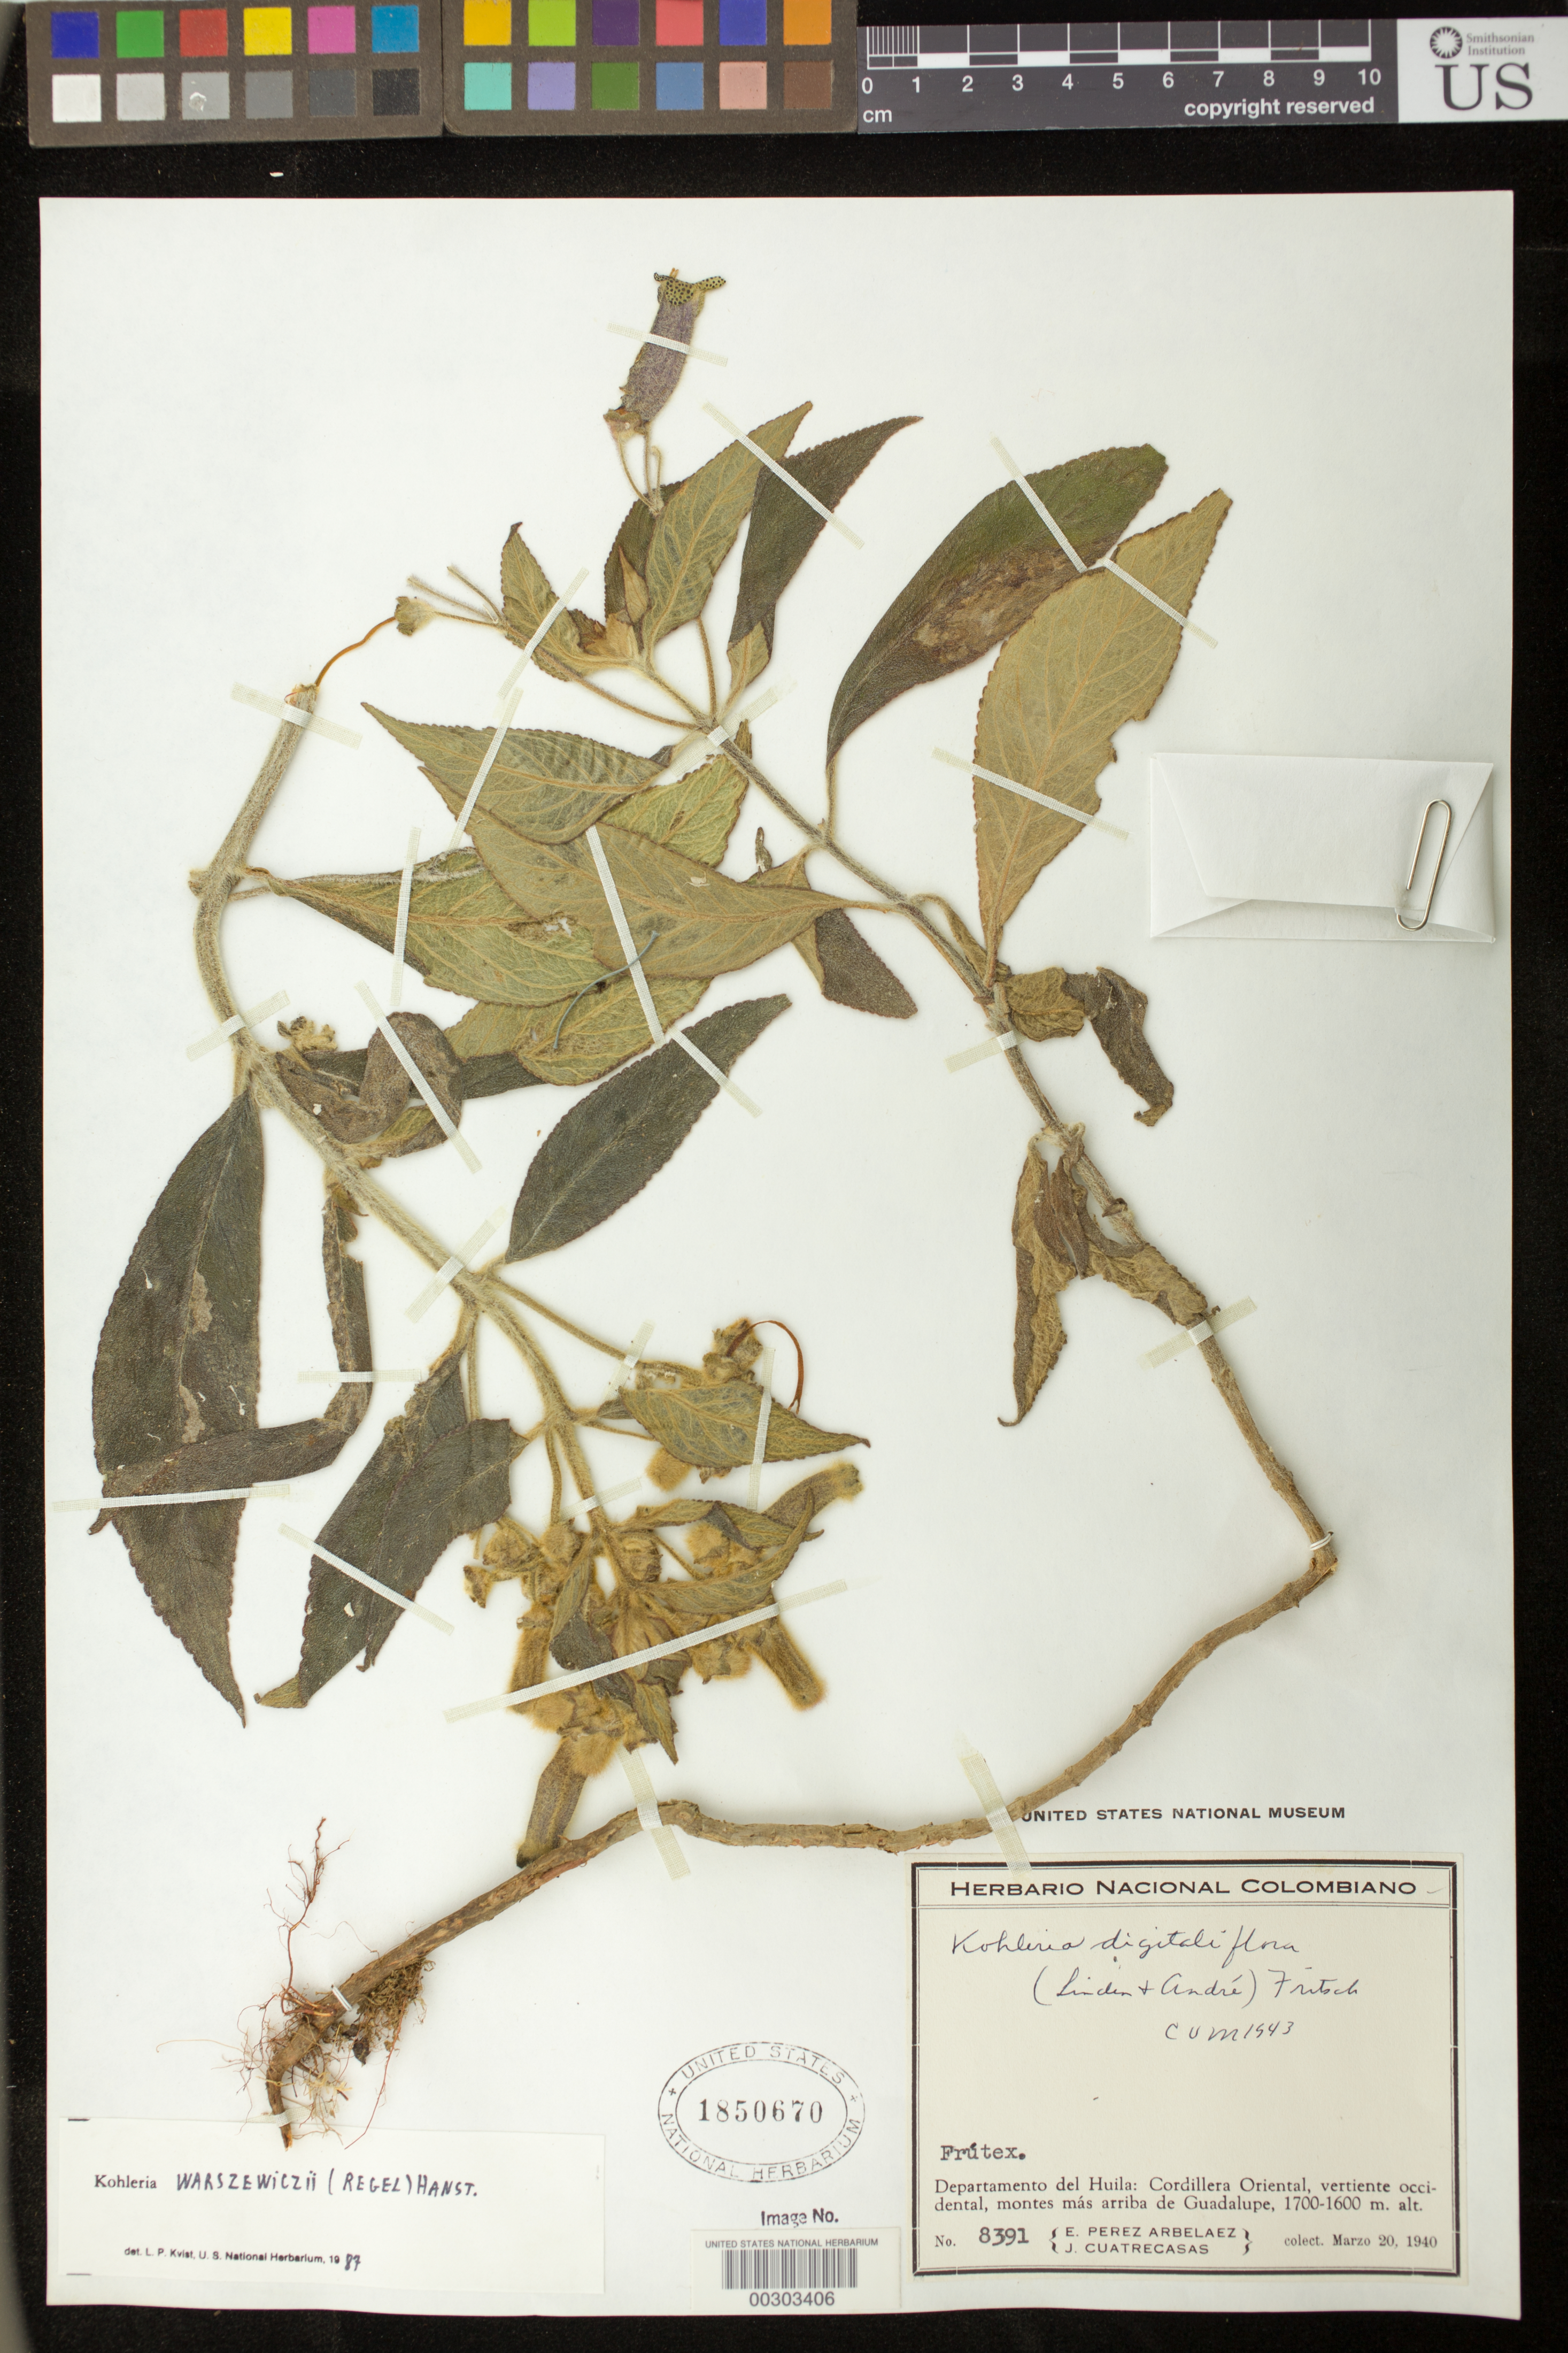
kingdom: Plantae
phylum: Tracheophyta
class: Magnoliopsida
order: Lamiales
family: Gesneriaceae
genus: Kohleria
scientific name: Kohleria warszewiczii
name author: (Regel) Hanst.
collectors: E. Pérez Arbeláez & J. Cuatrecasas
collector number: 8391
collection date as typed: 20 Mar 1940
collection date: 1940-03-20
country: Colombia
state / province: Huila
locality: Cordillera Oriental, western slope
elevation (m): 1600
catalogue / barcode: US 1850670